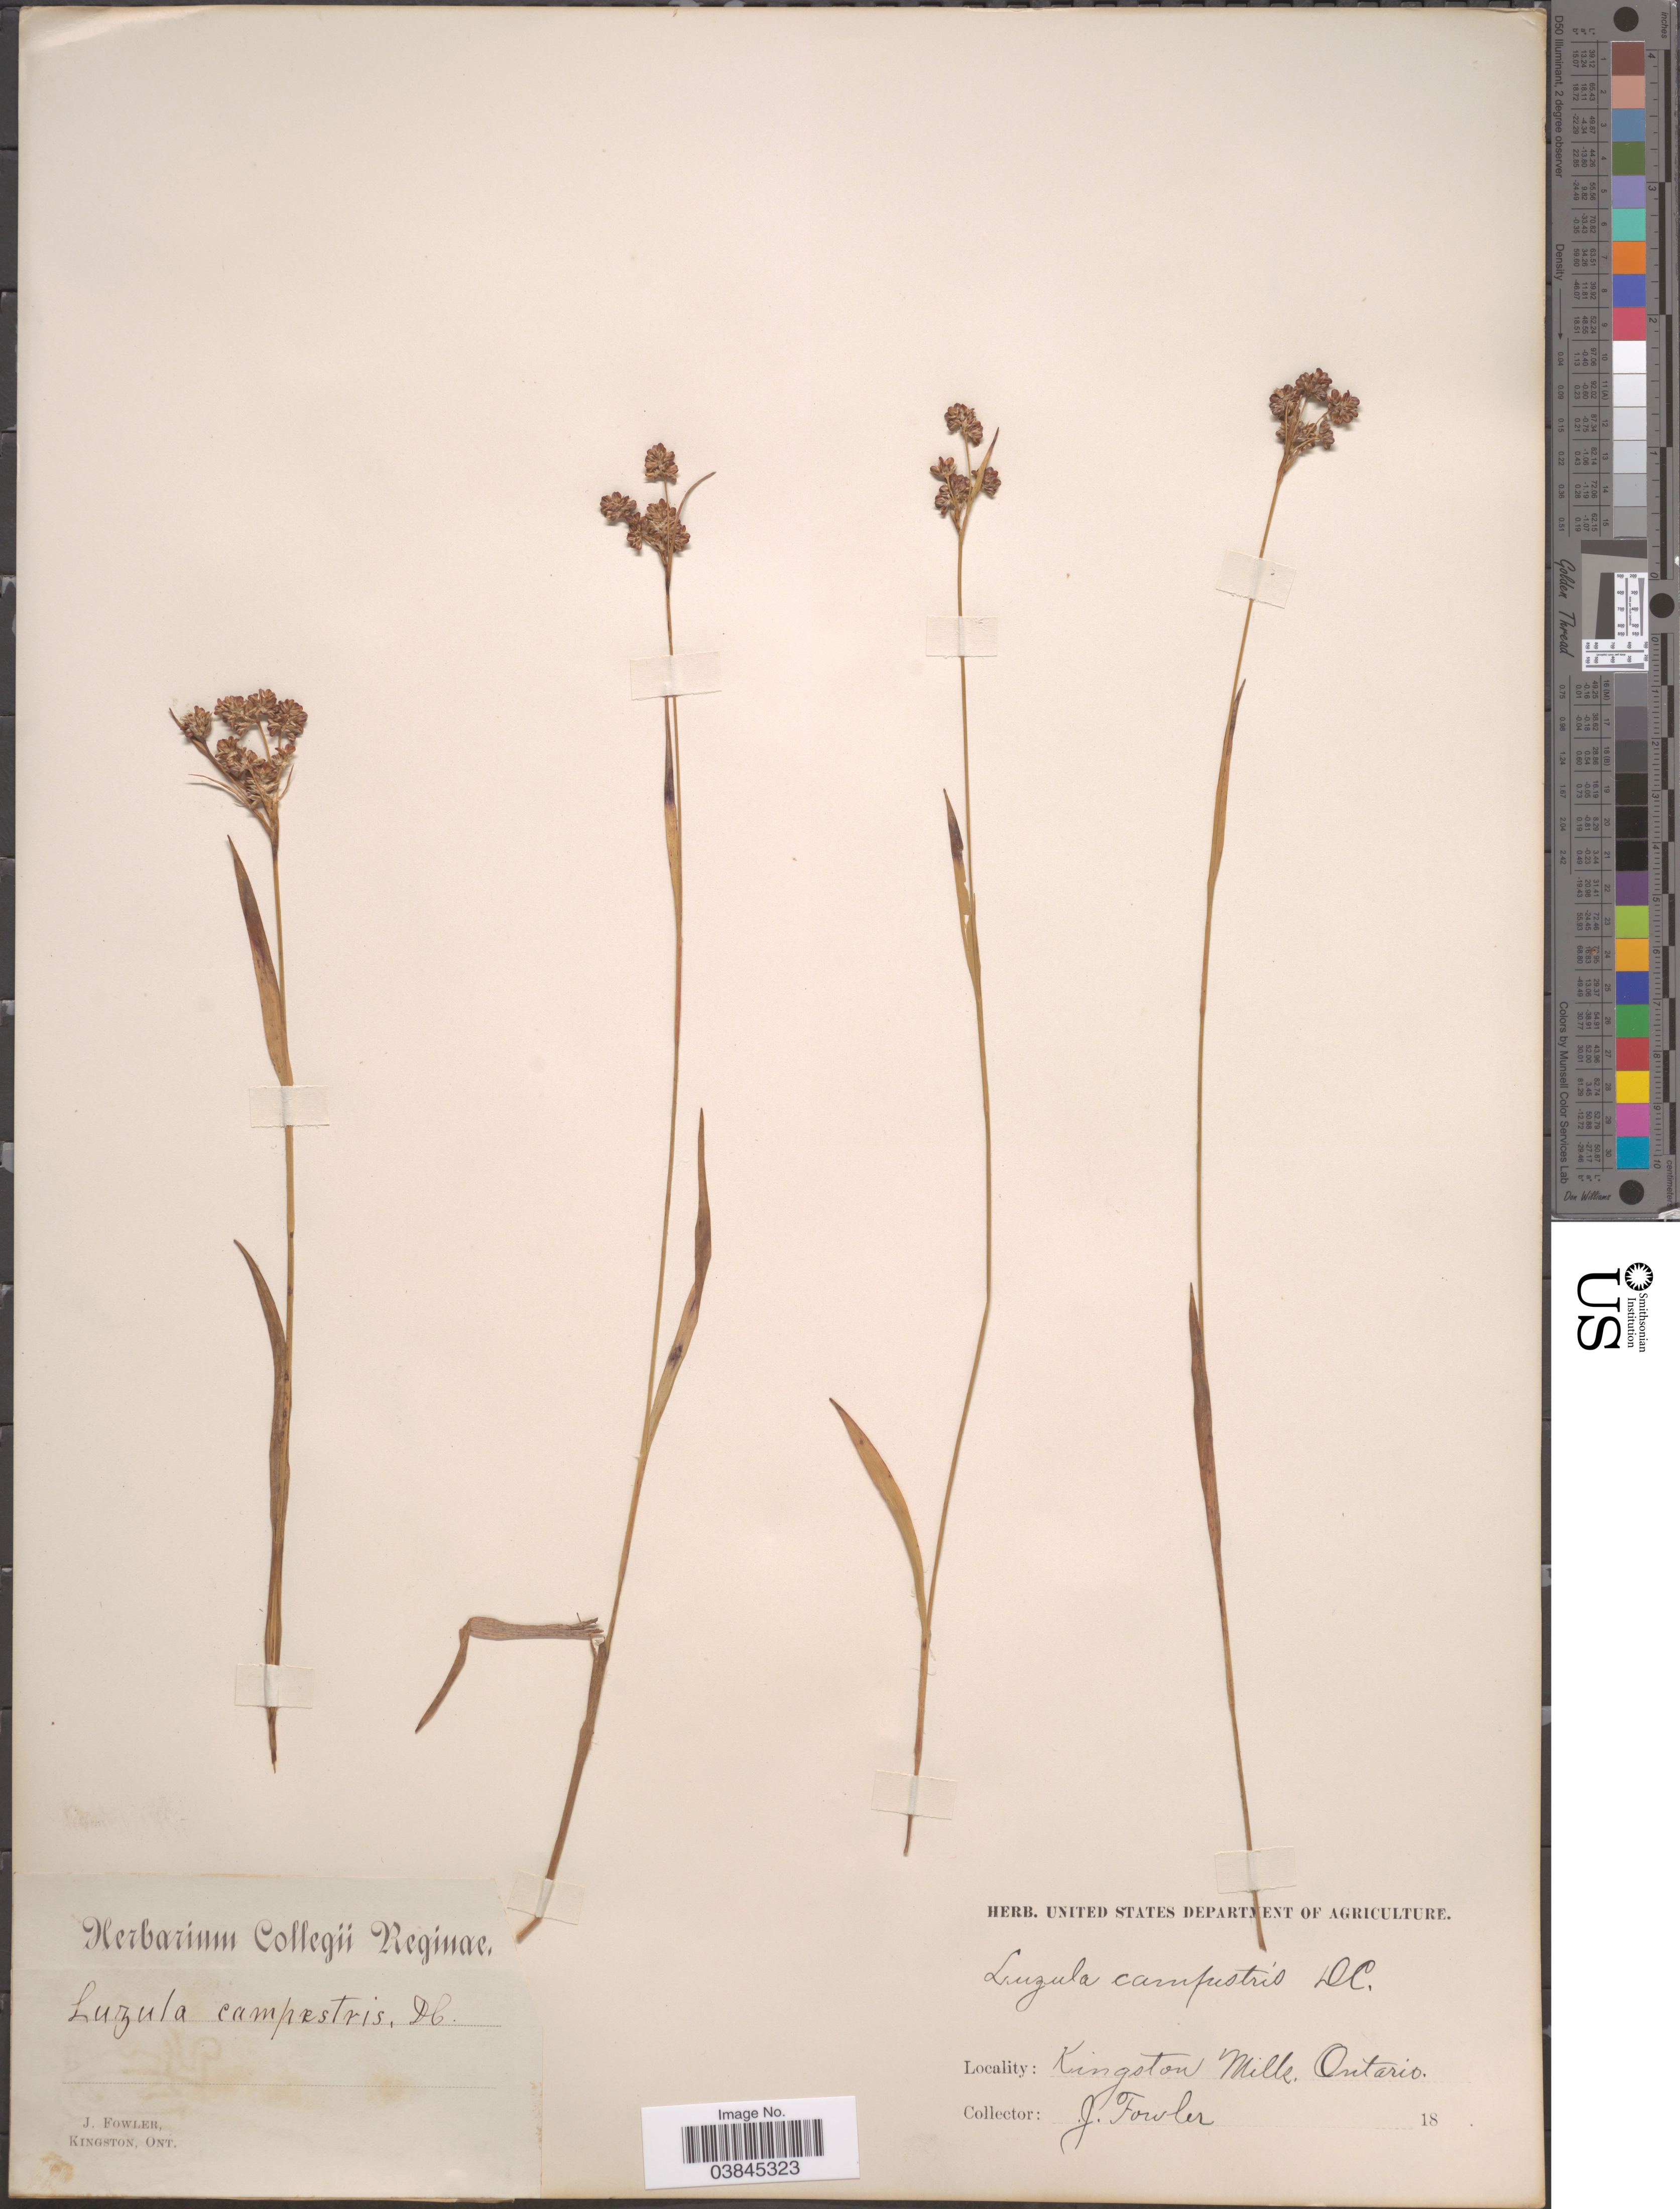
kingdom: Plantae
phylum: Tracheophyta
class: Liliopsida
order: Poales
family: Juncaceae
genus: Luzula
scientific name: Luzula campestris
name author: (L.) DC.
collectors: J. Fowler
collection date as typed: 18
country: Canada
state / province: Ontario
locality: Kingston Mills.